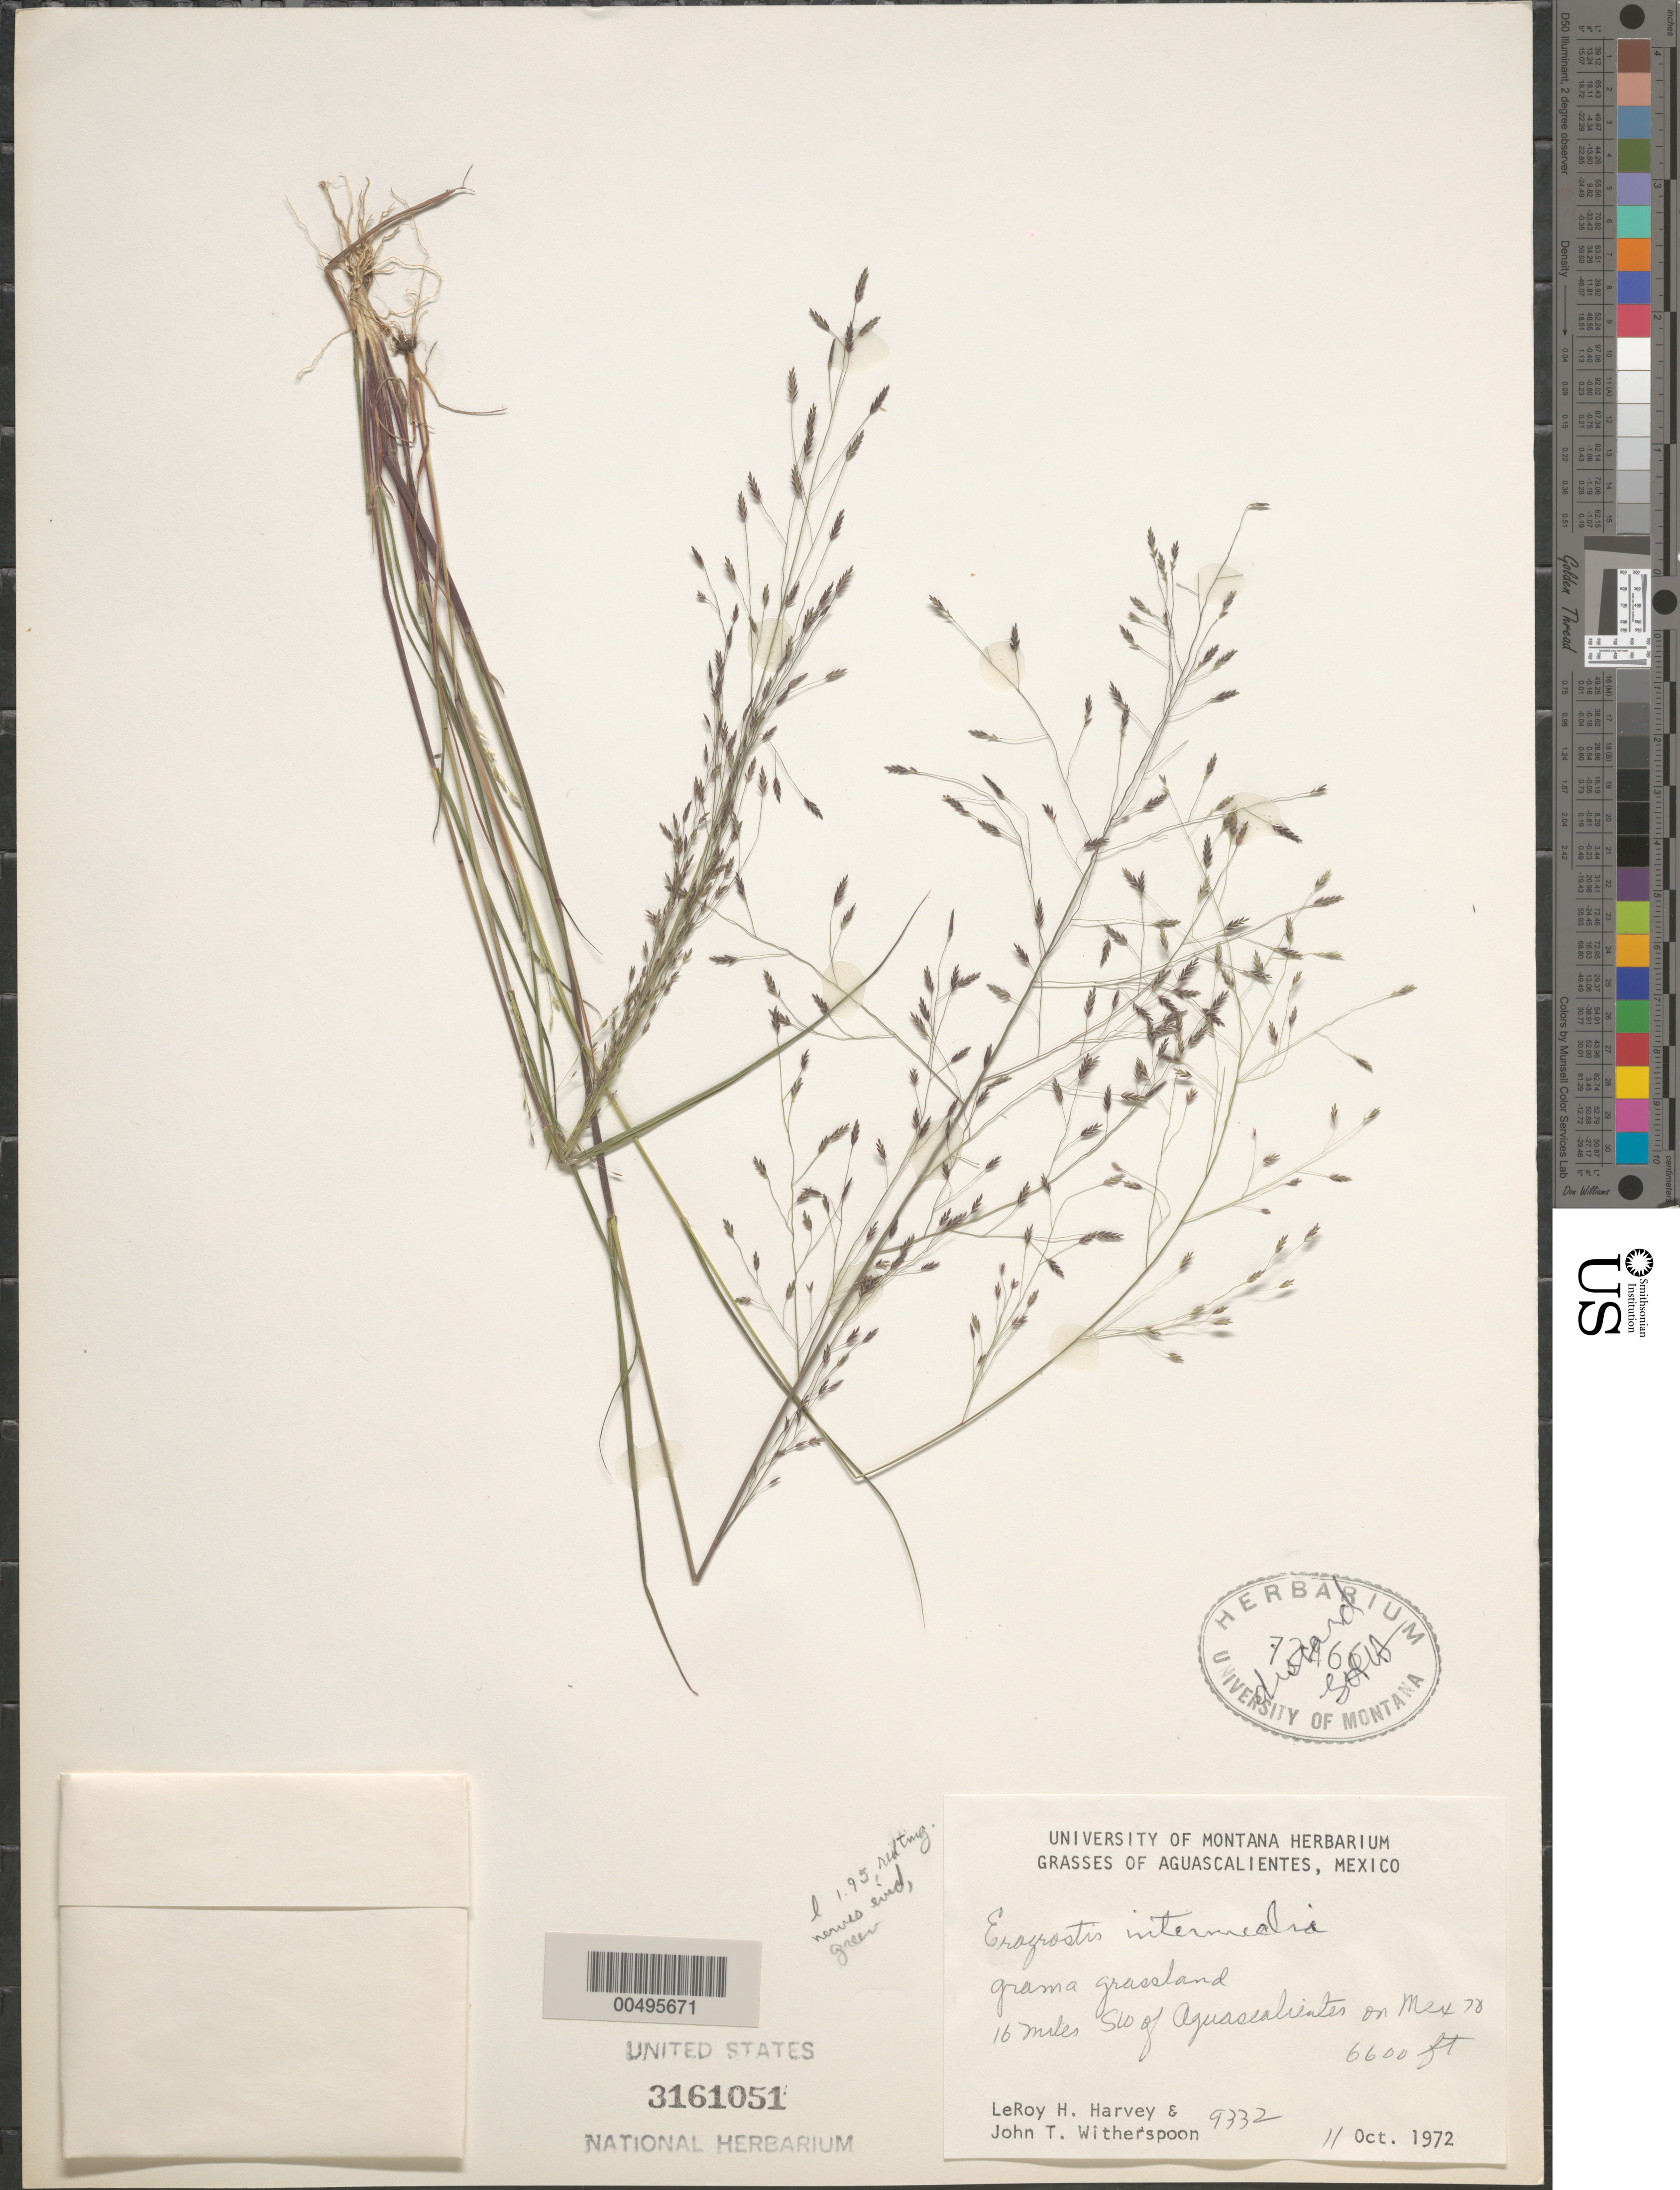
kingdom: Plantae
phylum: Tracheophyta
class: Liliopsida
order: Poales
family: Poaceae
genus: Eragrostis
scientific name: Eragrostis intermedia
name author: Hitchc.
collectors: L. H. Harvey & J. Witherspoon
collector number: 9332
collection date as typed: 11 Oct 1972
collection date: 1972-10-11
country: Mexico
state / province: Aguascalientes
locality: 16 mi SW of Aguascalientes on Mex 78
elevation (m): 2012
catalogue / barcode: US 3161051